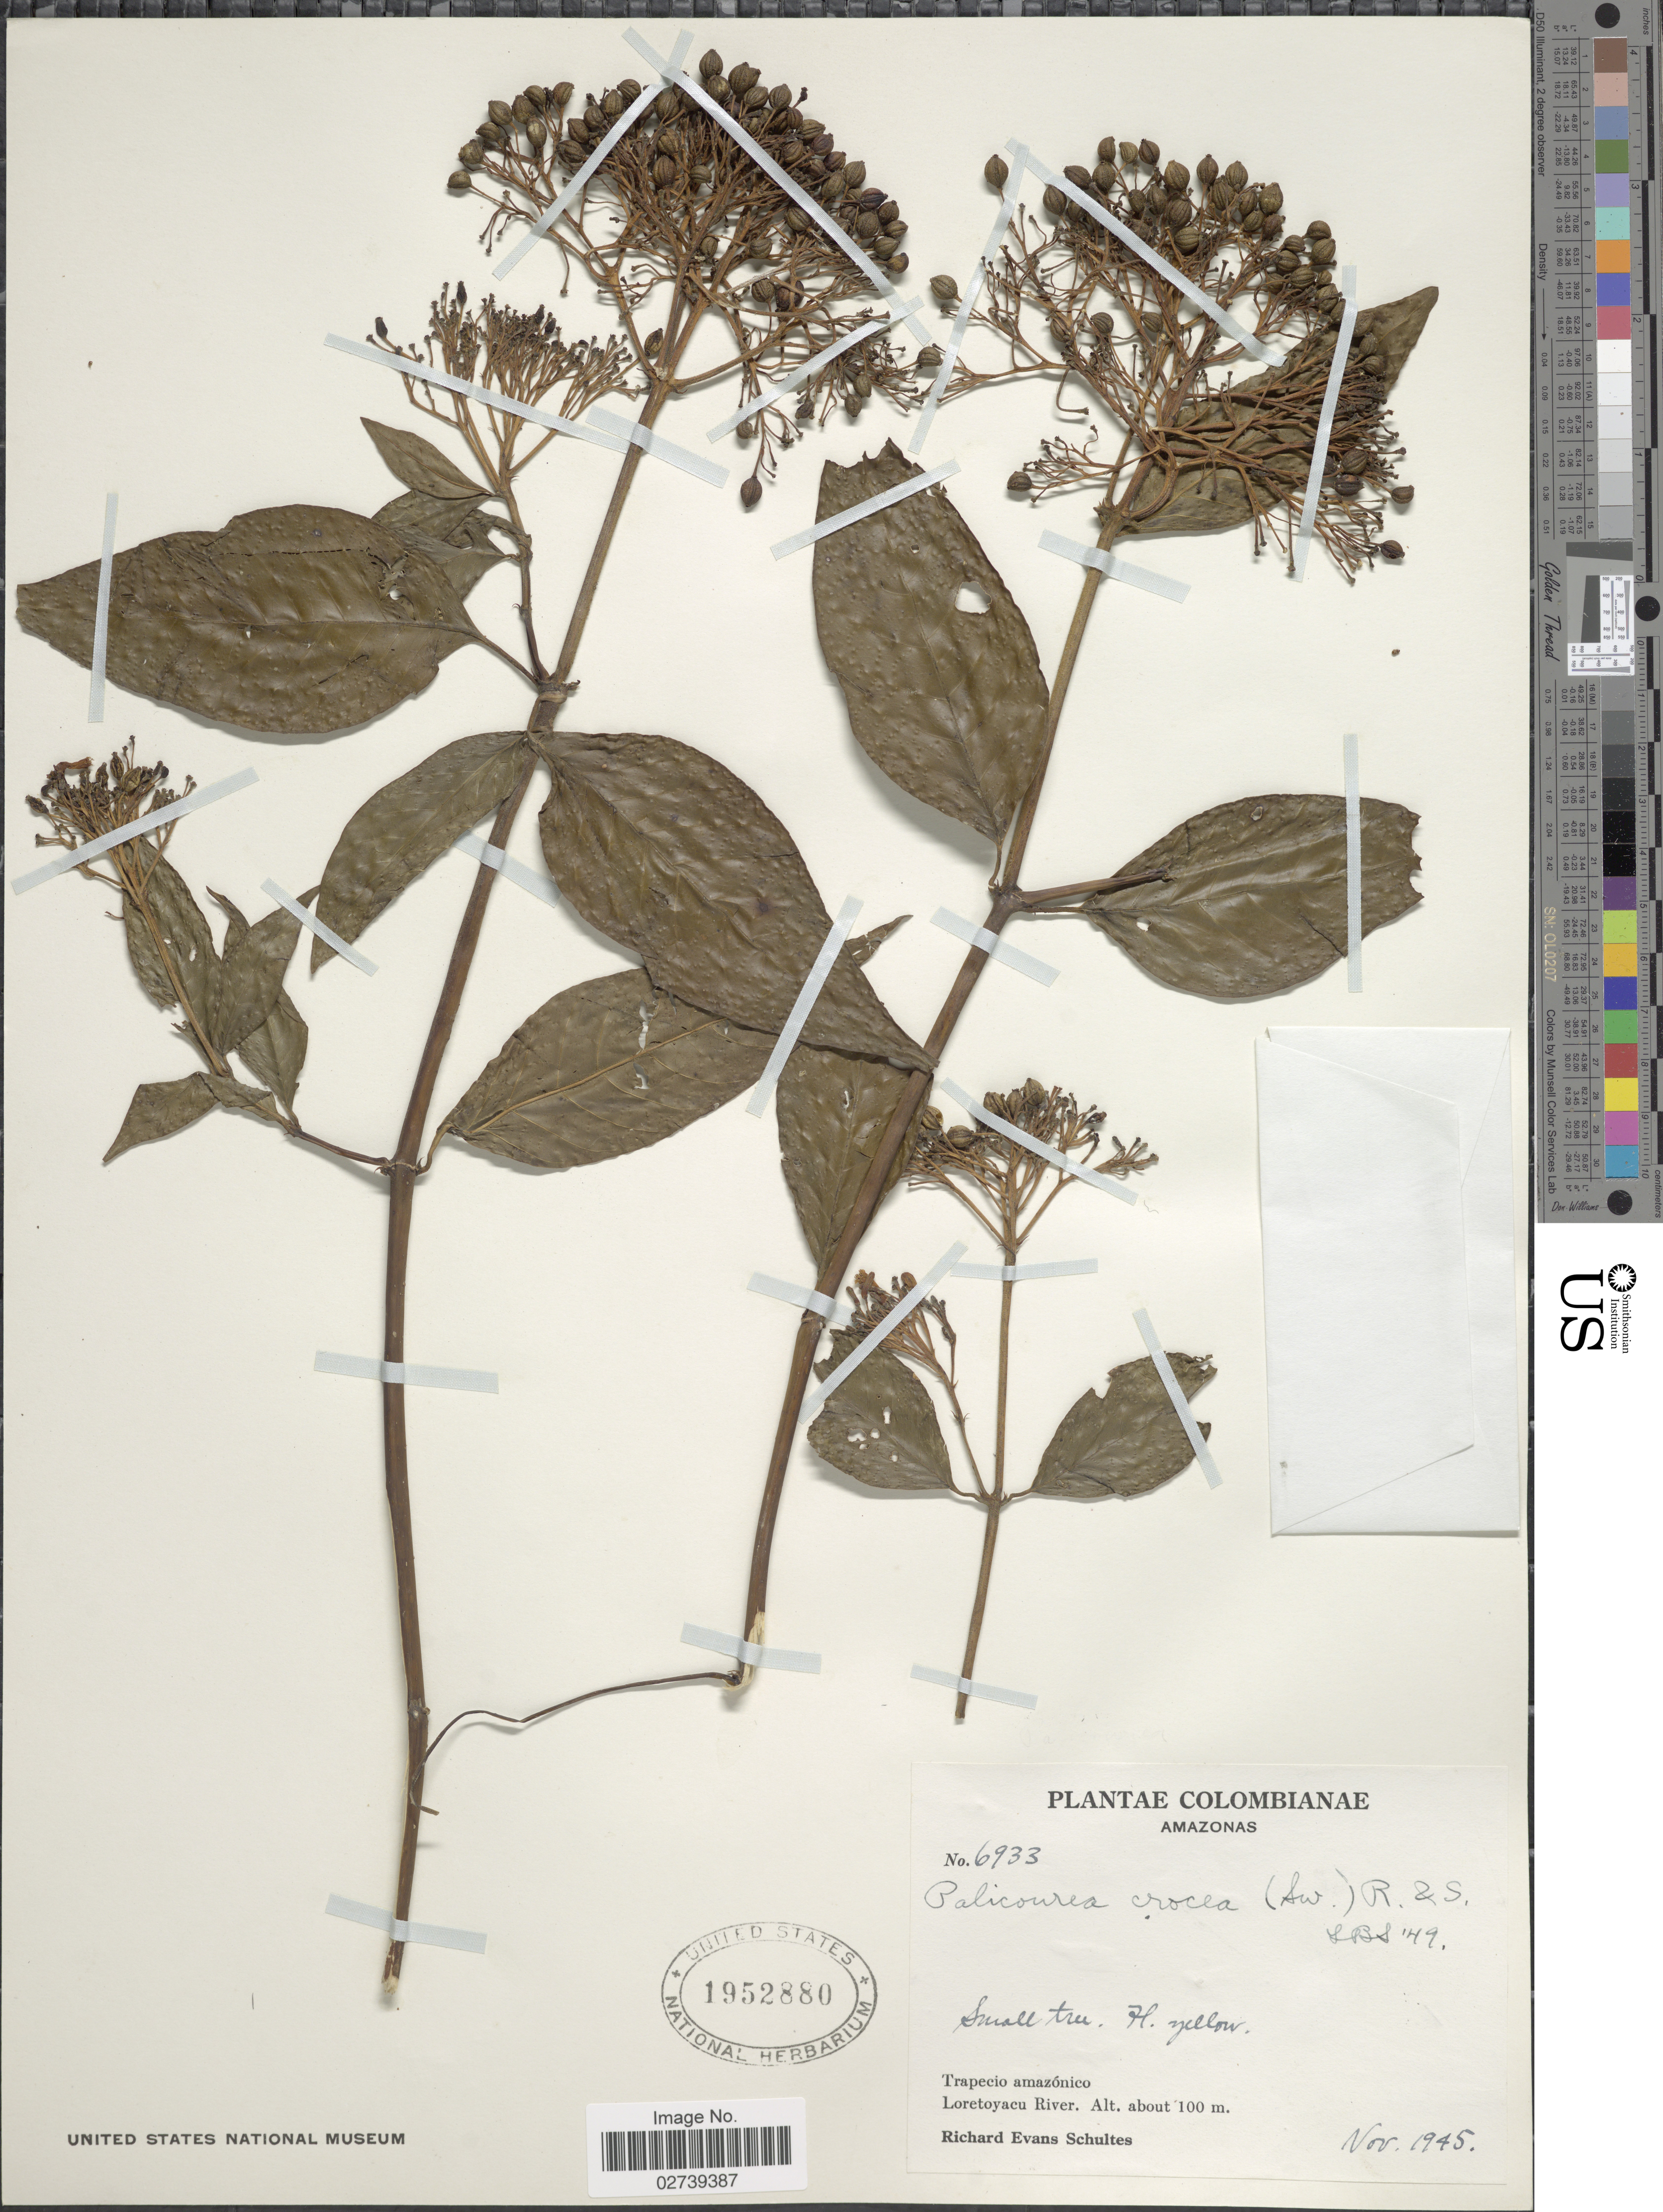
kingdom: Plantae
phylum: Tracheophyta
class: Magnoliopsida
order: Gentianales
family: Rubiaceae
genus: Palicourea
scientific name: Palicourea crocea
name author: (Sw.) Schult.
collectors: R. E. Schultes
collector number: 6933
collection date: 1945-11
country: Colombia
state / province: Amazônas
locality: Colombianae, Trapecio amazonico, Loretoyacu River.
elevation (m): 100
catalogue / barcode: US 1952880